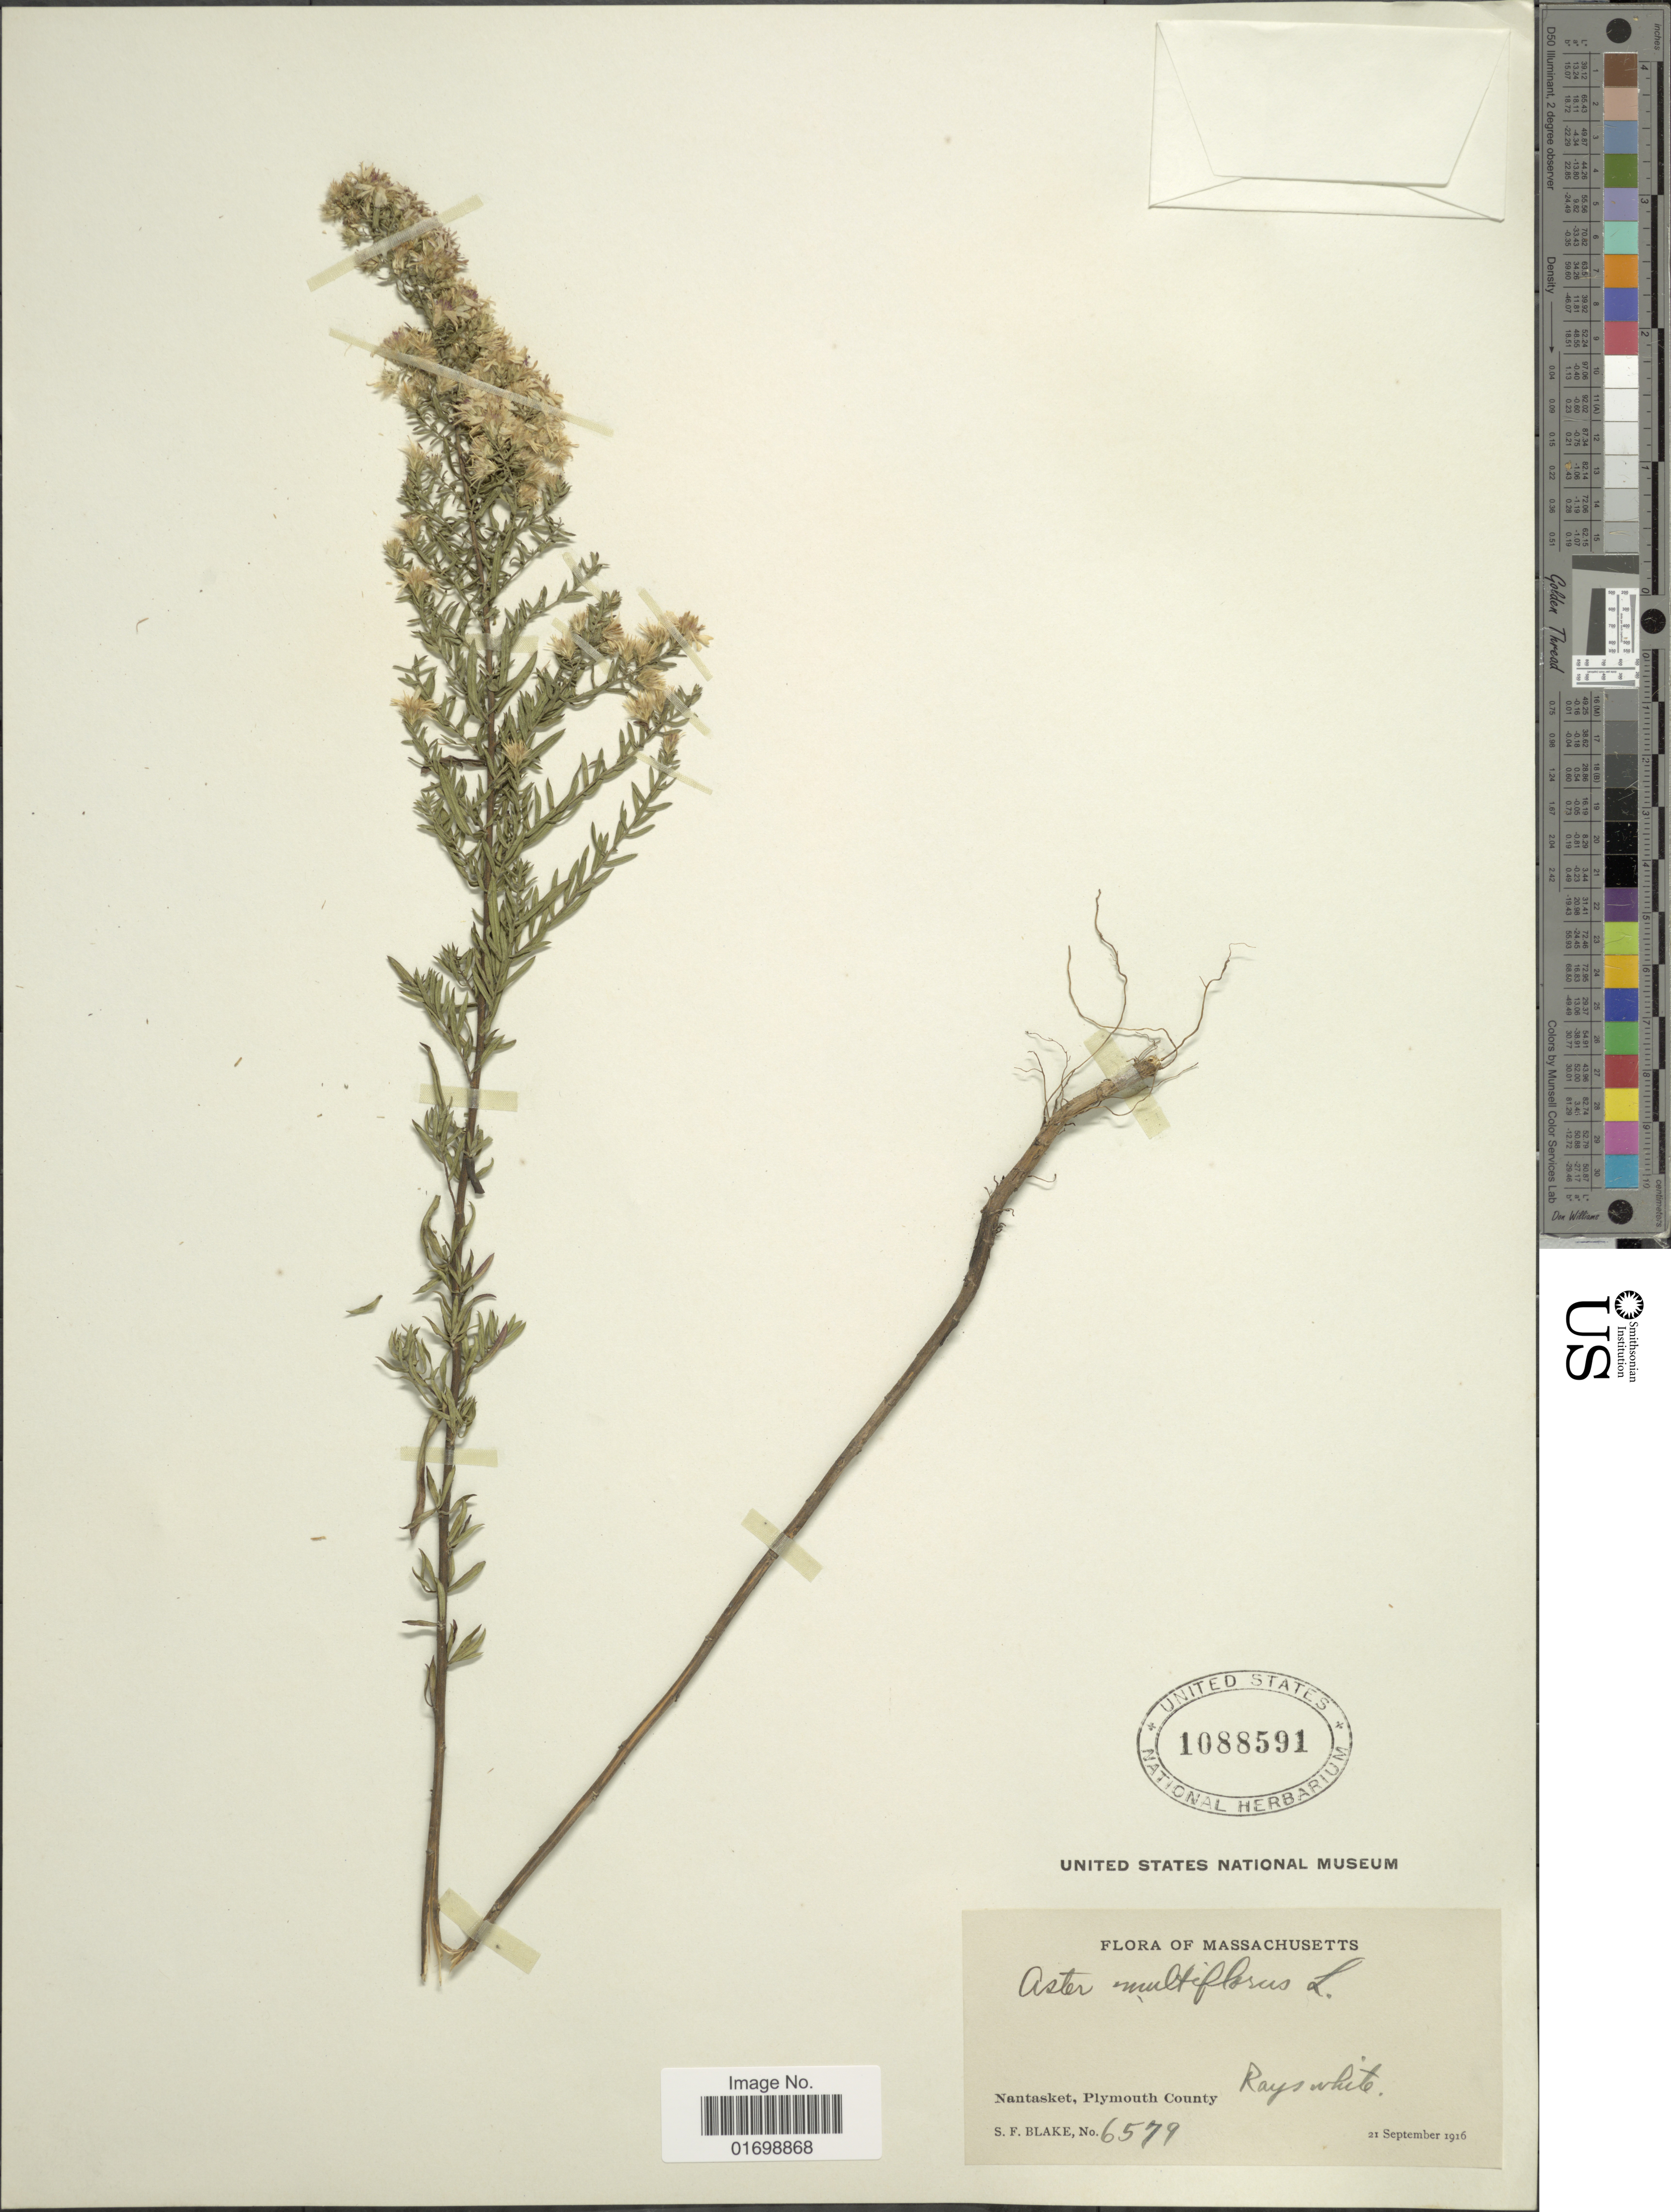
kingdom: Plantae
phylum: Tracheophyta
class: Magnoliopsida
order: Asterales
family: Asteraceae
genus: Symphyotrichum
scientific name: Symphyotrichum ericoides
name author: (L.) G.L. Nesom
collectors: S. Blake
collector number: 6579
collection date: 1916-09-21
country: United States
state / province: Massachusetts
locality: Nantasket, Plymouth County.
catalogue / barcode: US 1088591